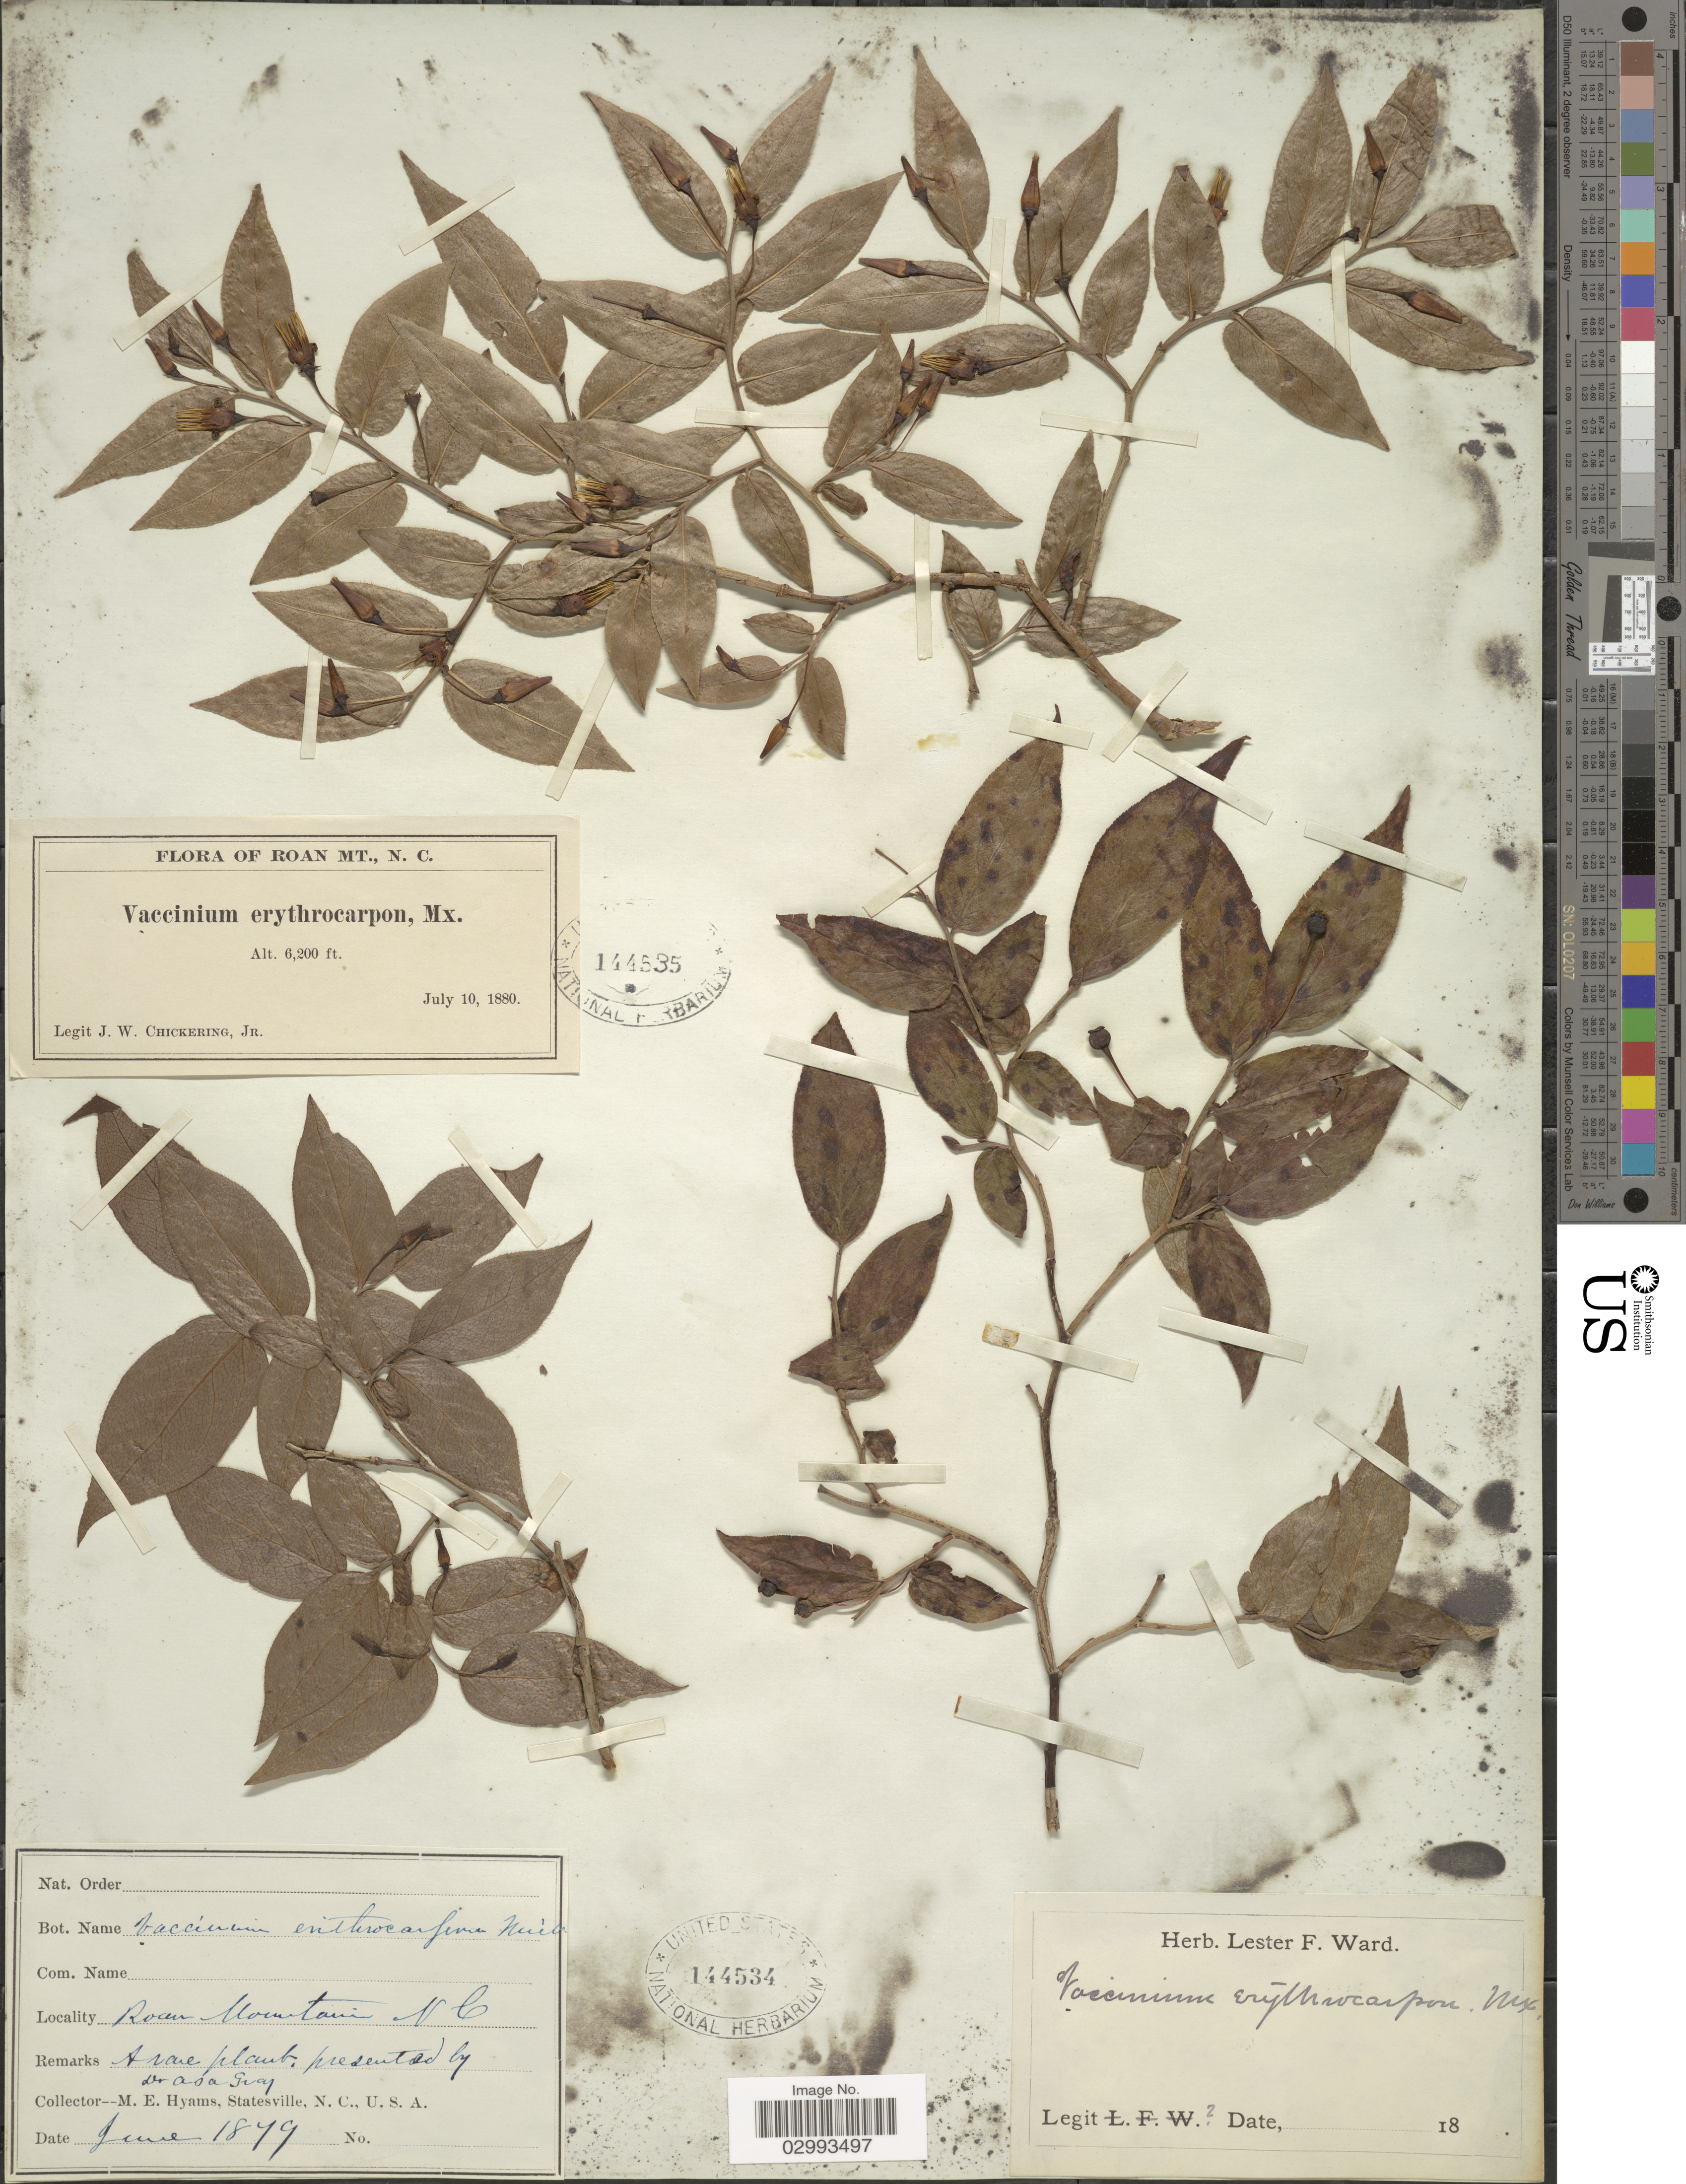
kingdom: Plantae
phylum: Tracheophyta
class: Magnoliopsida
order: Ericales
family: Ericaceae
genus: Hugeria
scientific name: Hugeria erythrocarpa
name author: (Michx.) Small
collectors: J. W. Chickering Jr.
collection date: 1880-07-10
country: United States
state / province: North Carolina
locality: Roan Mt.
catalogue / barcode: US 144535-2